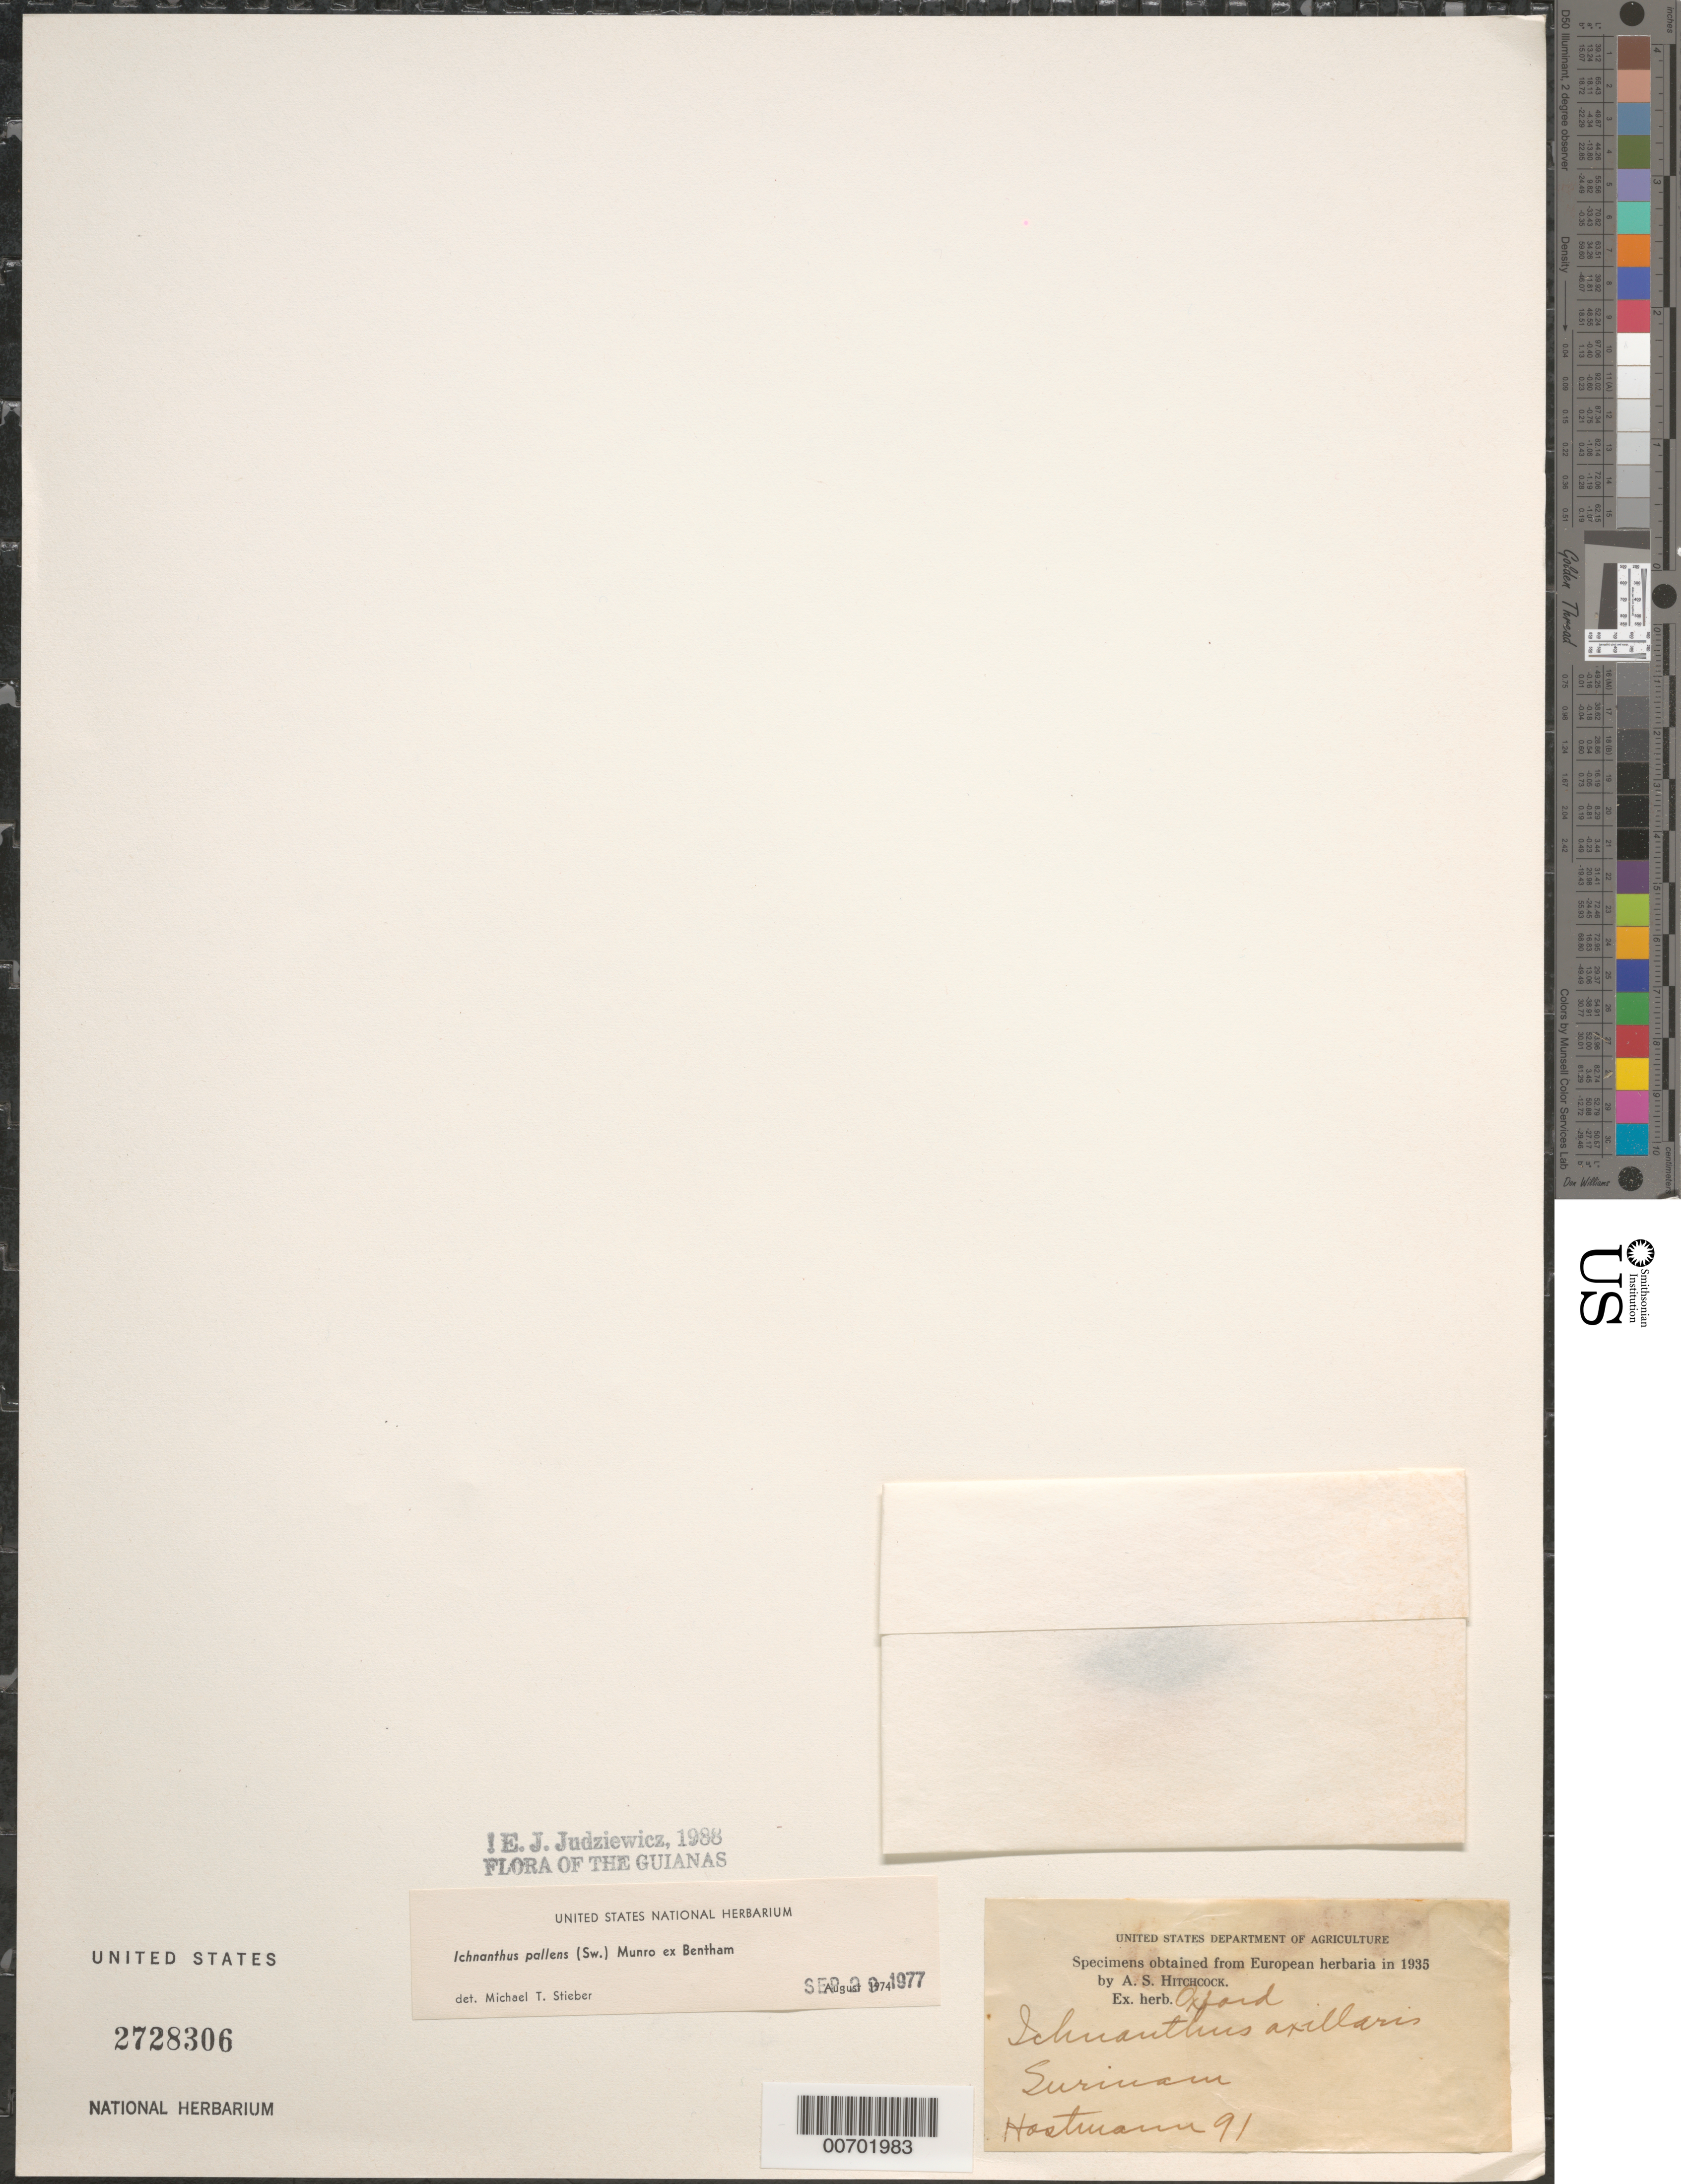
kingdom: Plantae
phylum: Tracheophyta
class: Liliopsida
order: Poales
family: Poaceae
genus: Ichnanthus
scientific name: Ichnanthus pallens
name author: (Sw.) Munro ex Benth.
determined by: Judziewicz, E. J.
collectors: F. Hostmann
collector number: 91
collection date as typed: s.d.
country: Suriname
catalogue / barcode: US 2728306